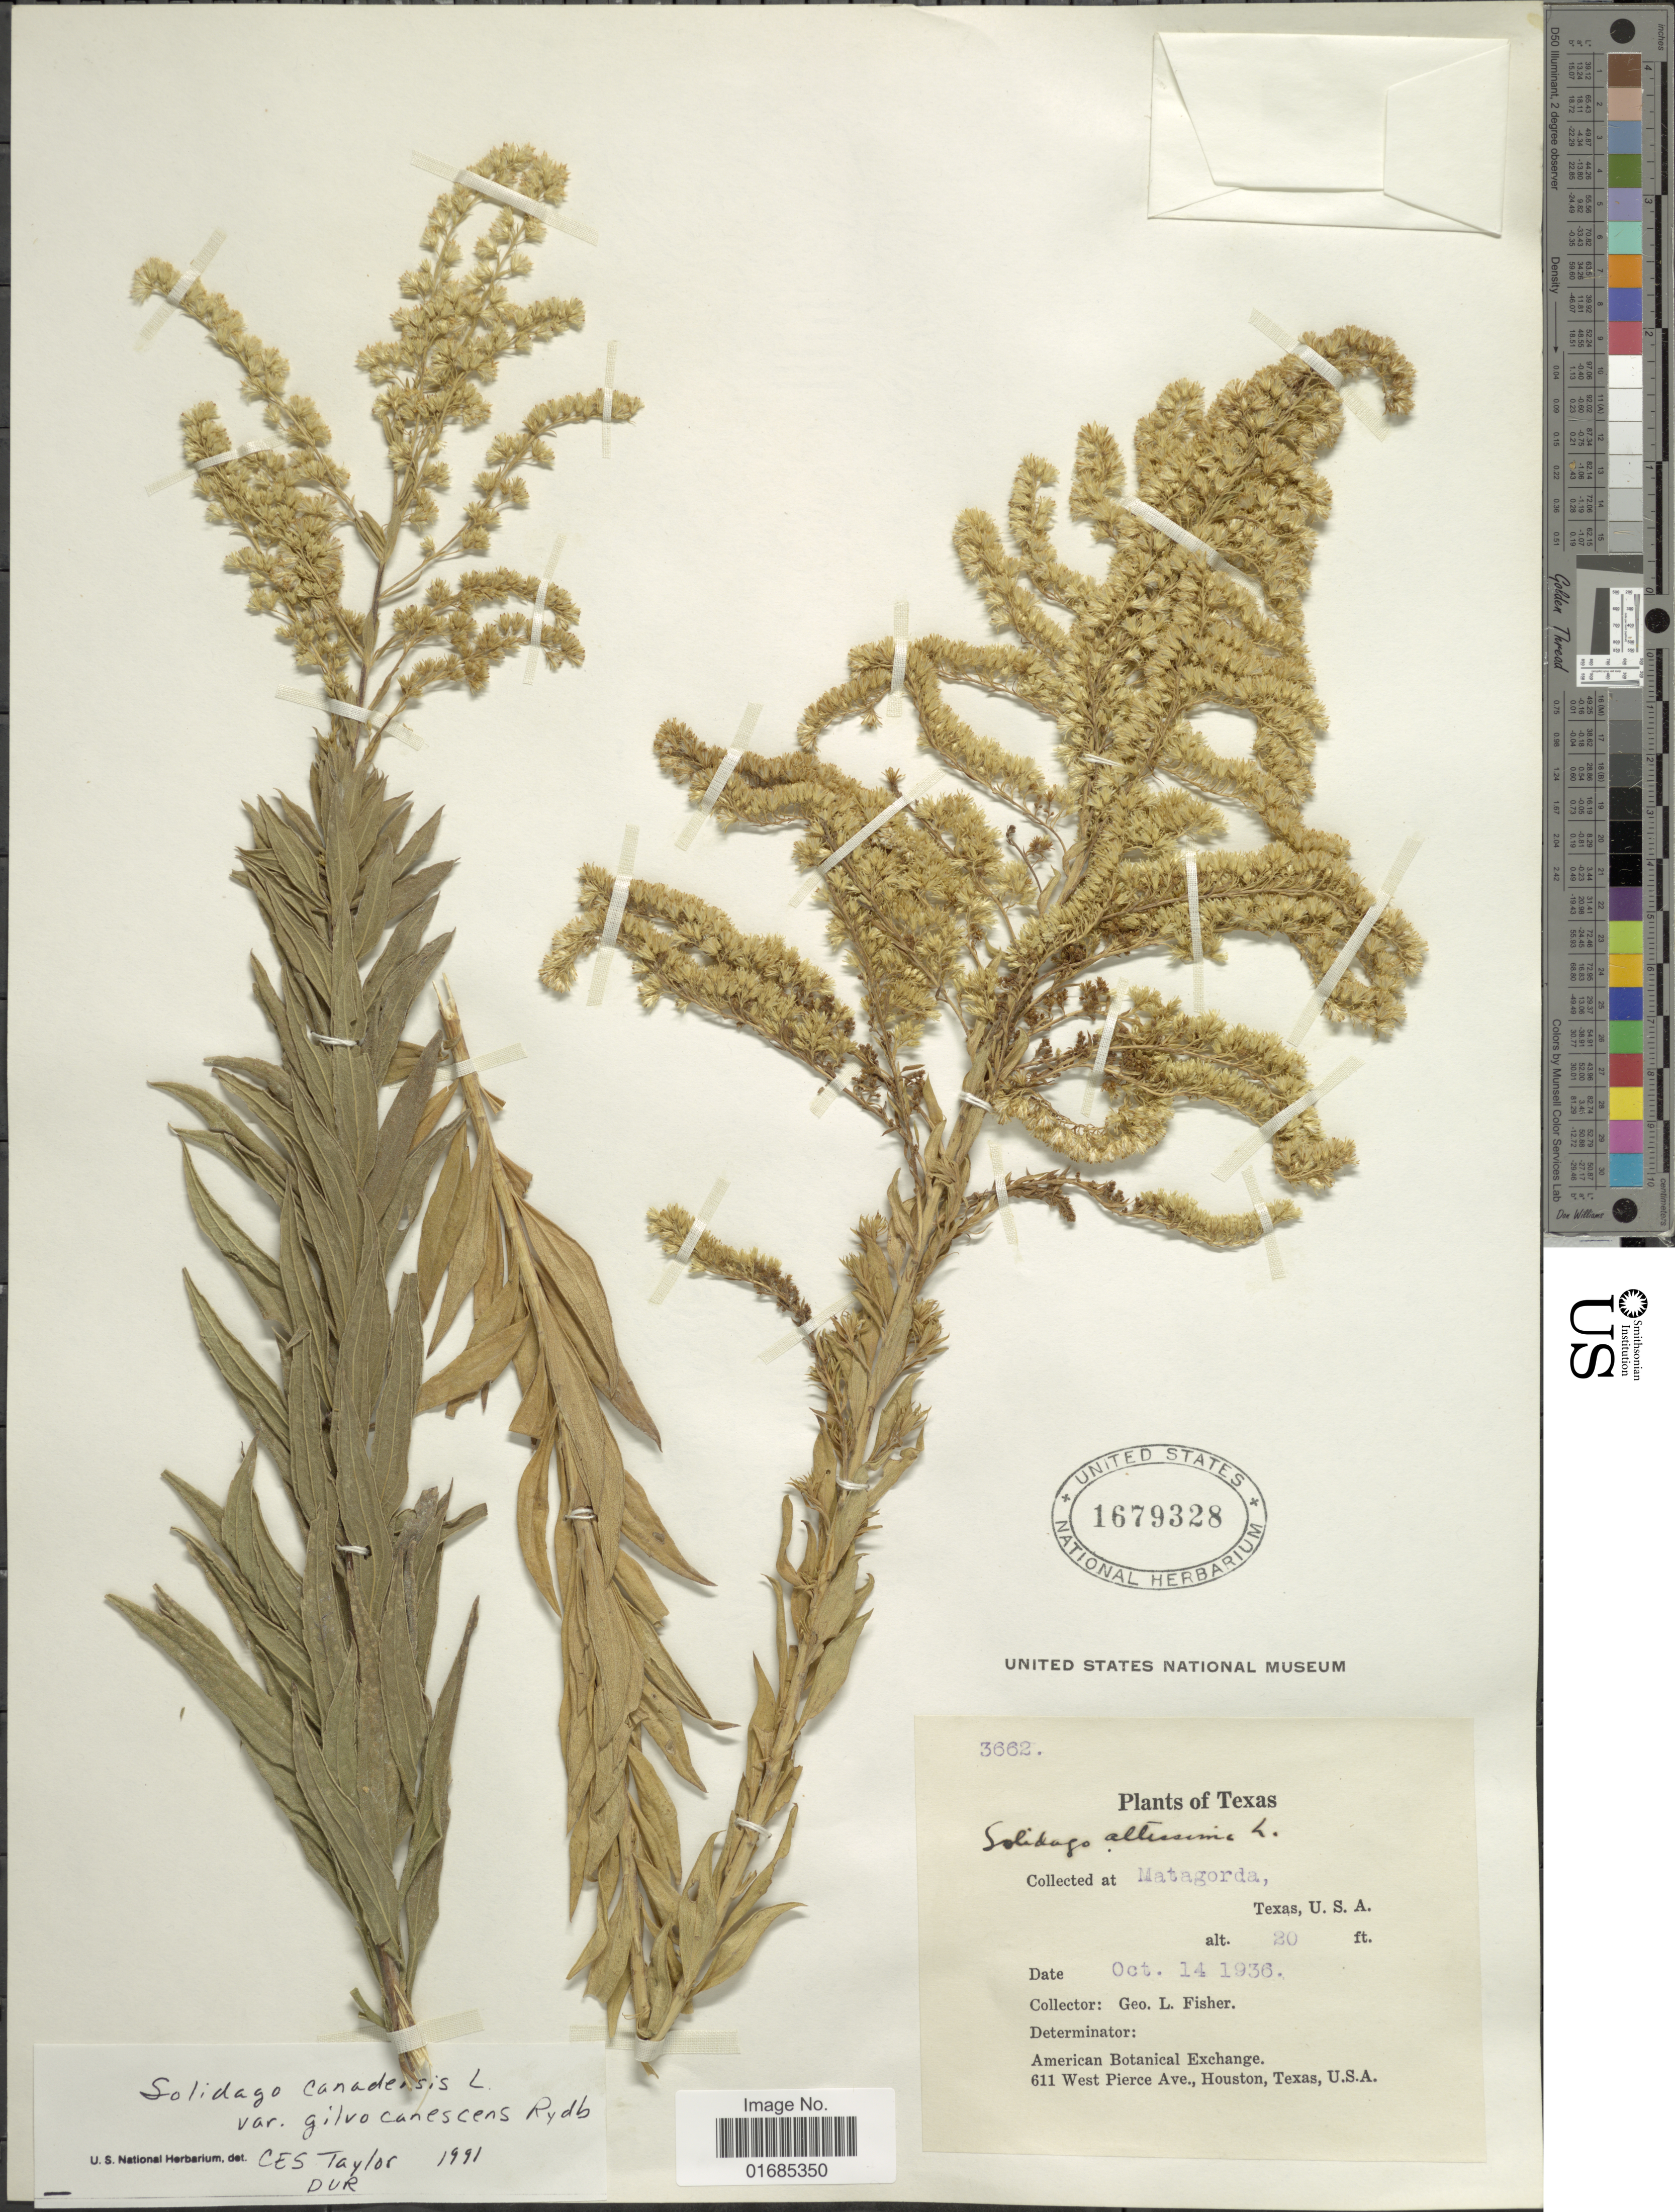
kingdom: Plantae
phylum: Tracheophyta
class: Magnoliopsida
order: Asterales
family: Asteraceae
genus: Solidago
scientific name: Solidago canadensis var. gilvocanescens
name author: Rydb.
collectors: G. L. Fisher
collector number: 3662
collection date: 1936-10-14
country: United States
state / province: Texas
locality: Matagorda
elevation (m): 6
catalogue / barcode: US 1679328